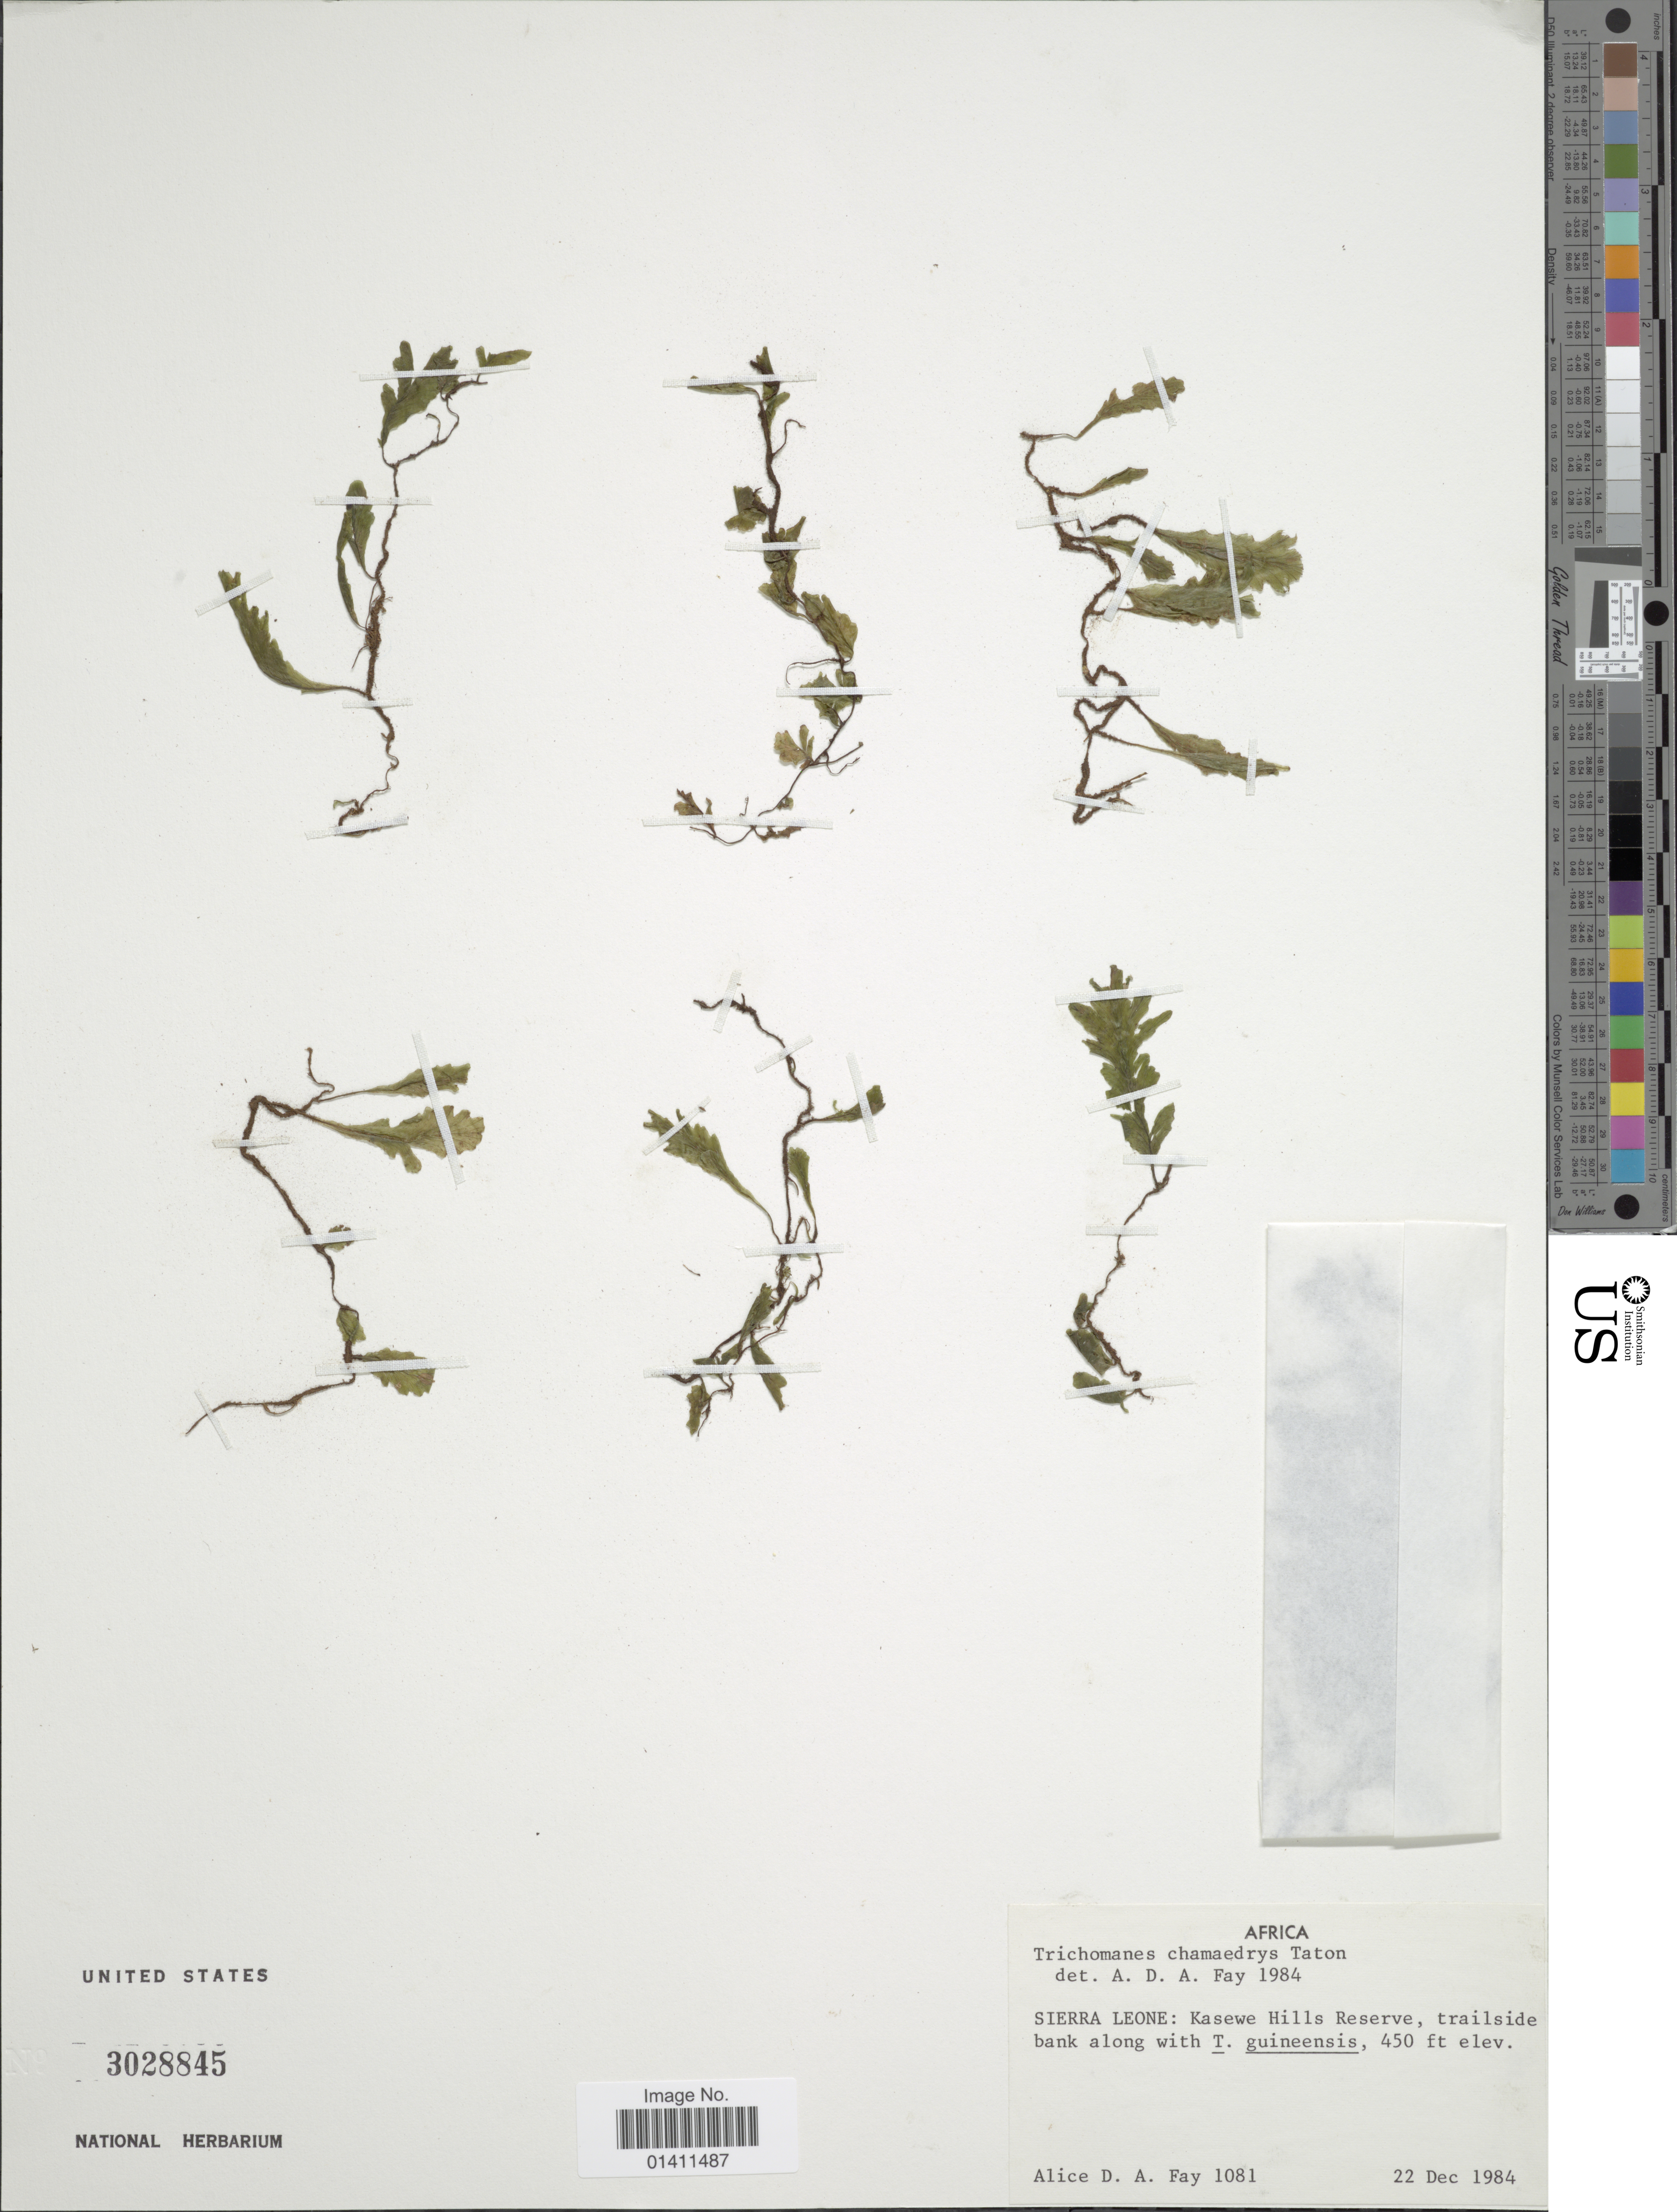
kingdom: Plantae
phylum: Tracheophyta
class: Polypodiopsida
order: Hymenophyllales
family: Hymenophyllaceae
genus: Didymoglossum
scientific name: Didymoglossum chamaedrys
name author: (Taton) J.P. Roux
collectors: A. Fay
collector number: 1081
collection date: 1984-12-22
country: Sierra Leone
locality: Kasewe Hills Reserve.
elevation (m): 137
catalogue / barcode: US 3028845